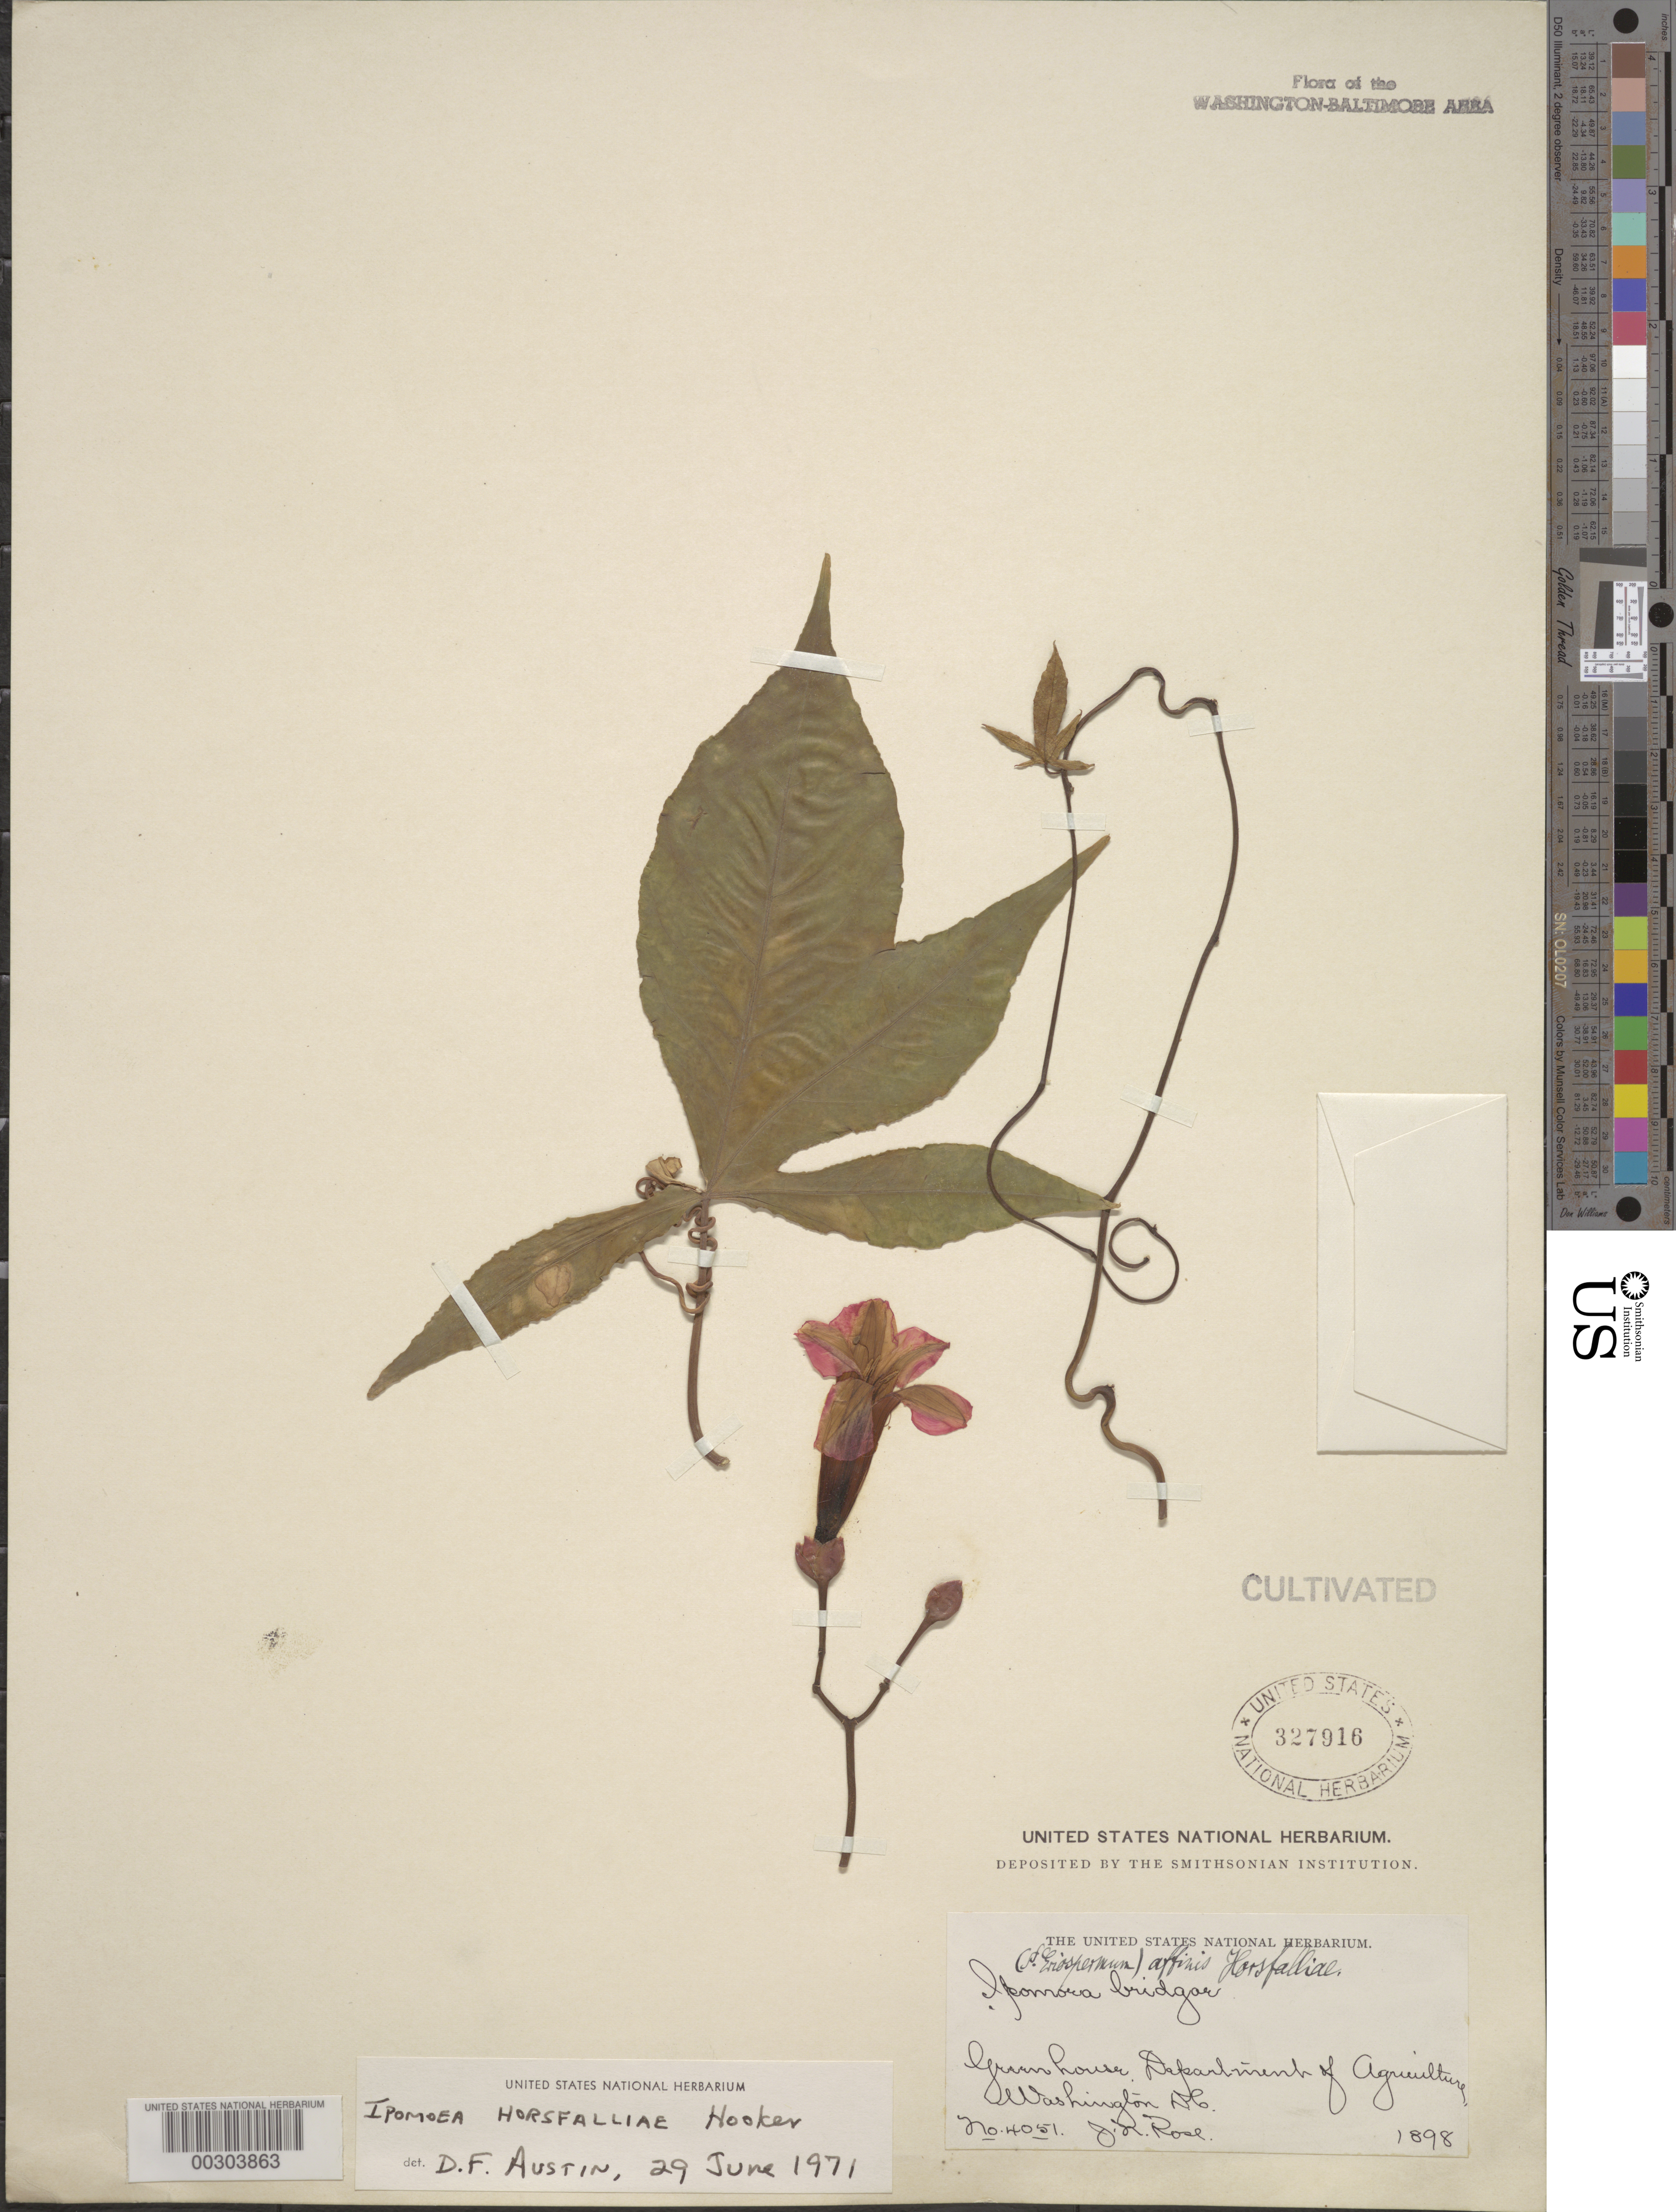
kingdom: Plantae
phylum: Tracheophyta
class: Magnoliopsida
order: Solanales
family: Convolvulaceae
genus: Ipomoea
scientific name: Ipomoea horsfalliae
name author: Hook.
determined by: Austin, D. F.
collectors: J. N. Rose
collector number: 4051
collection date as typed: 1898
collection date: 1898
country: United States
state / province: District of Columbia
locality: Department of Agriculture Greenhouse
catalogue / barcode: US 327916